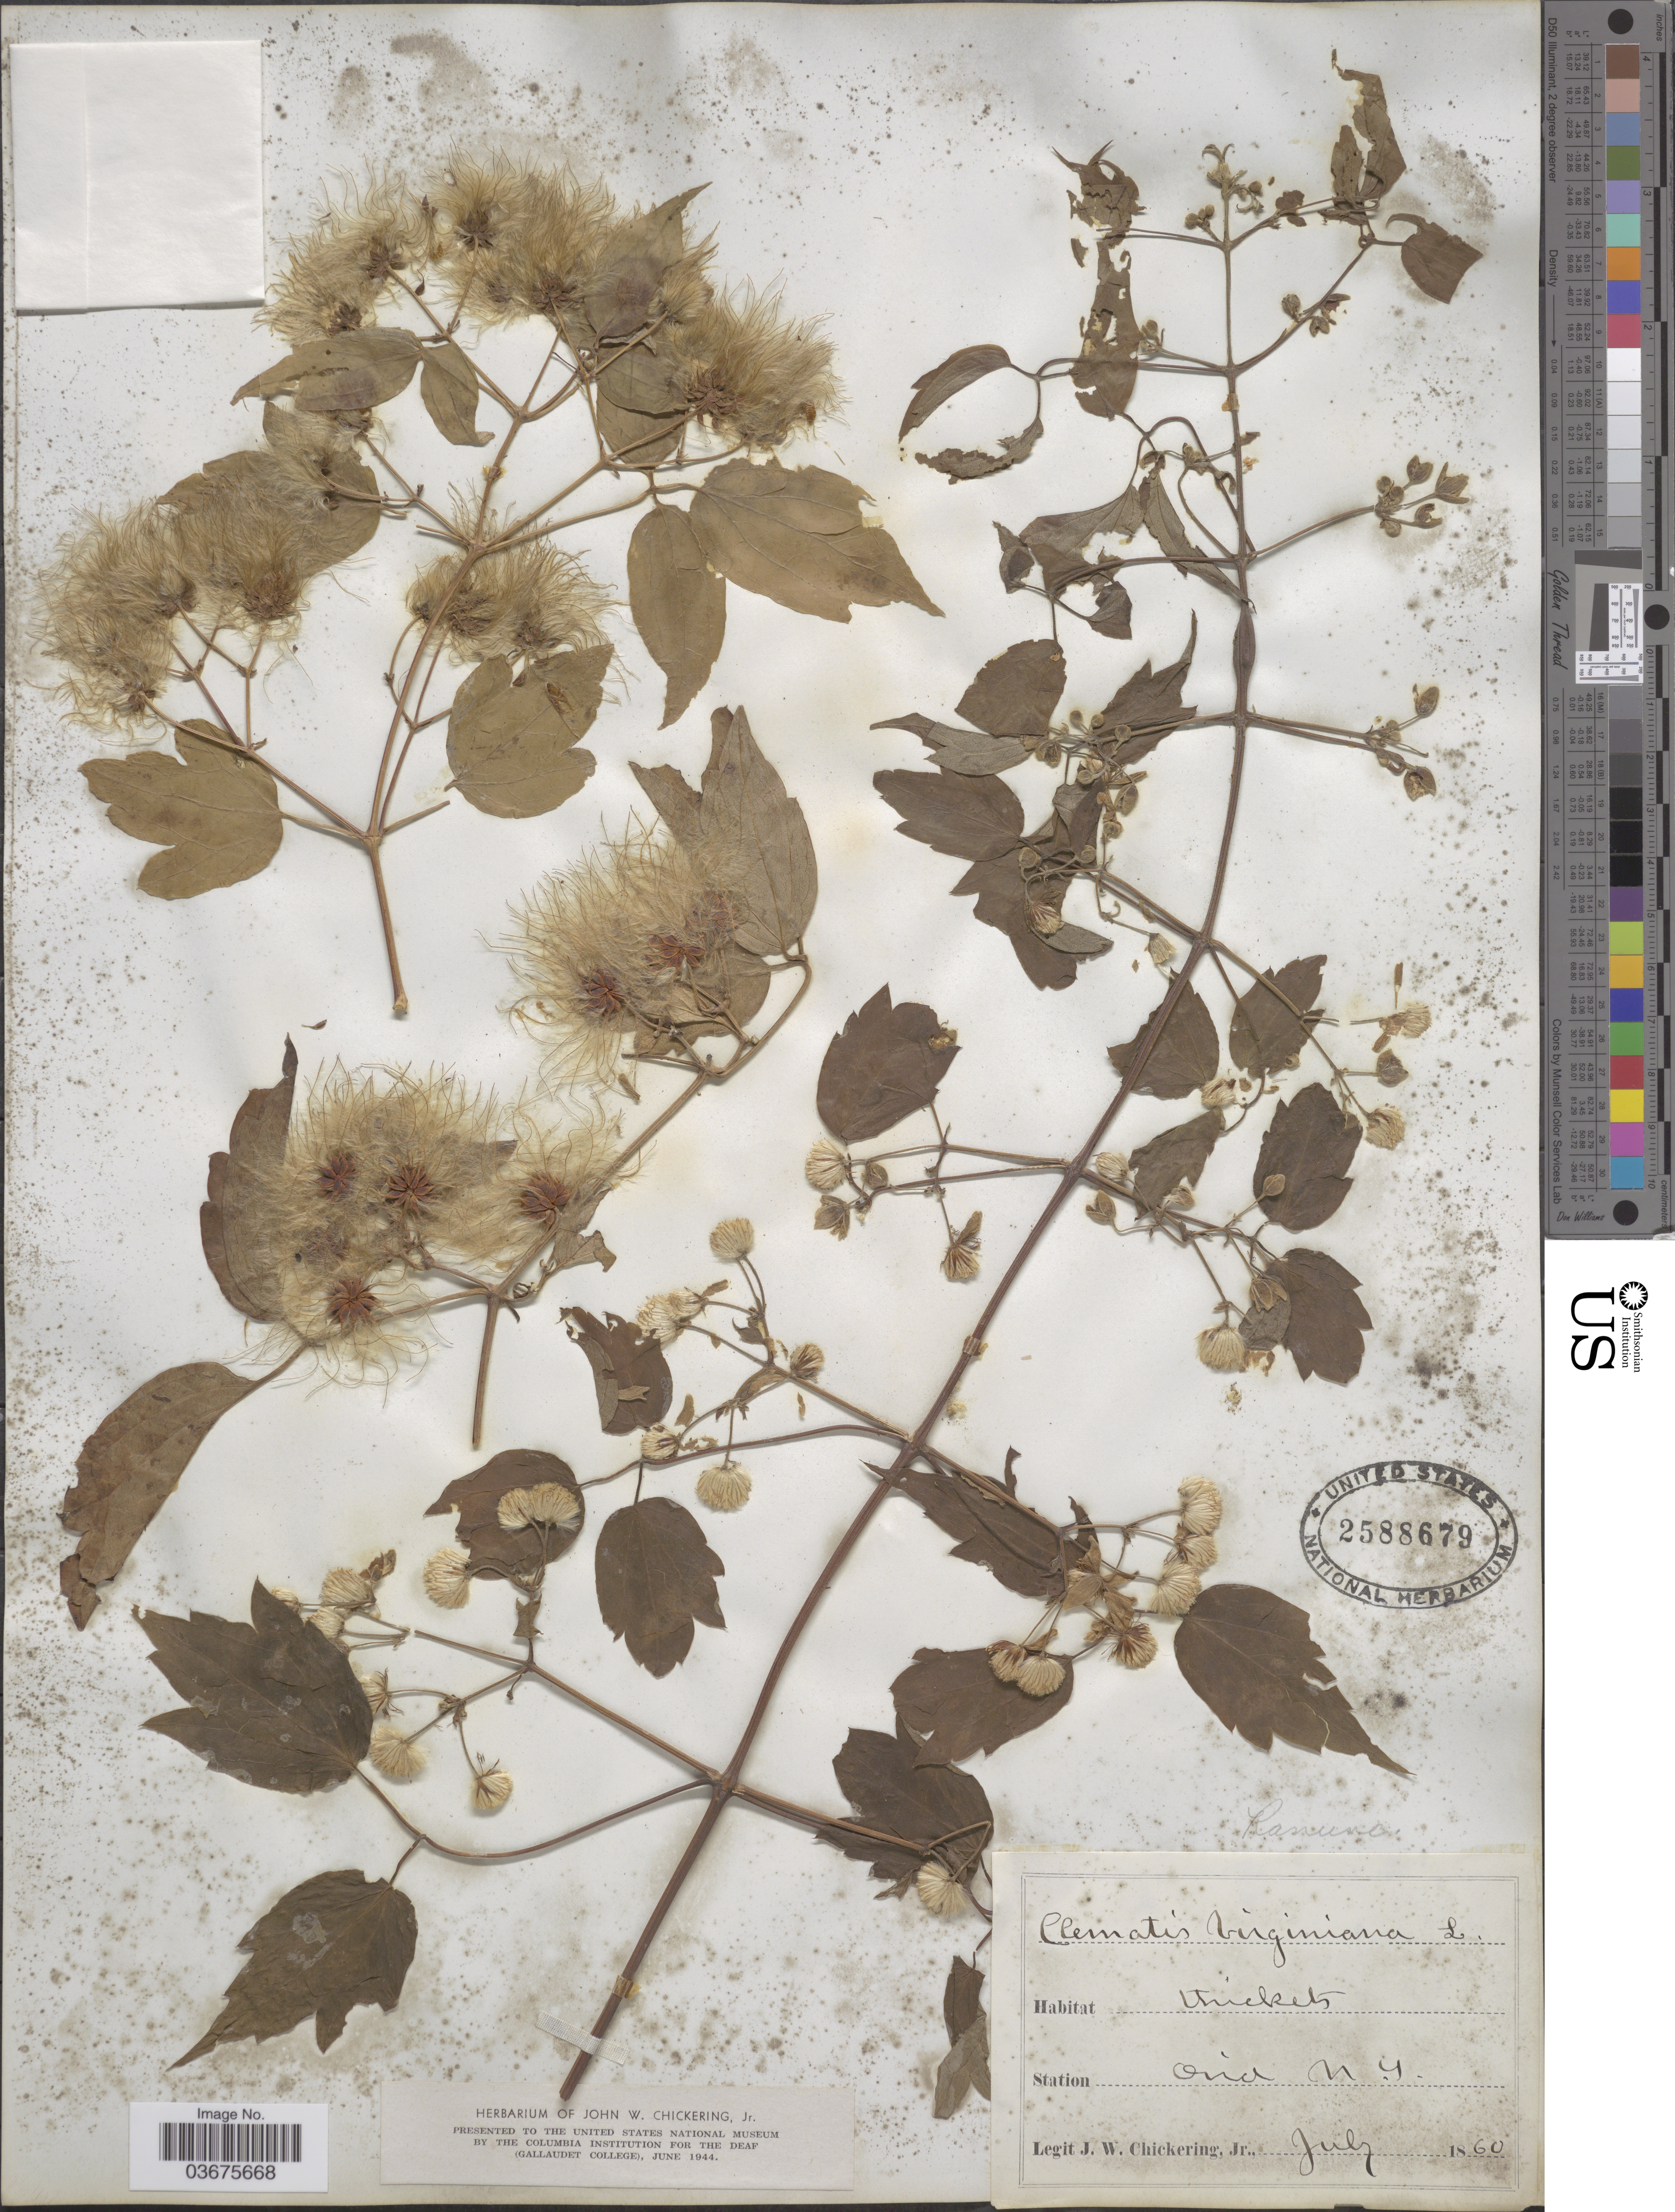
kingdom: Plantae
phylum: Tracheophyta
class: Magnoliopsida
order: Ranunculales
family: Ranunculaceae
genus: Clematis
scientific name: Clematis virginiana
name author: L.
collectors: J. Chickering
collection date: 1860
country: United States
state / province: New York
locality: Station: Ovid.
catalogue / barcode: US 2588679